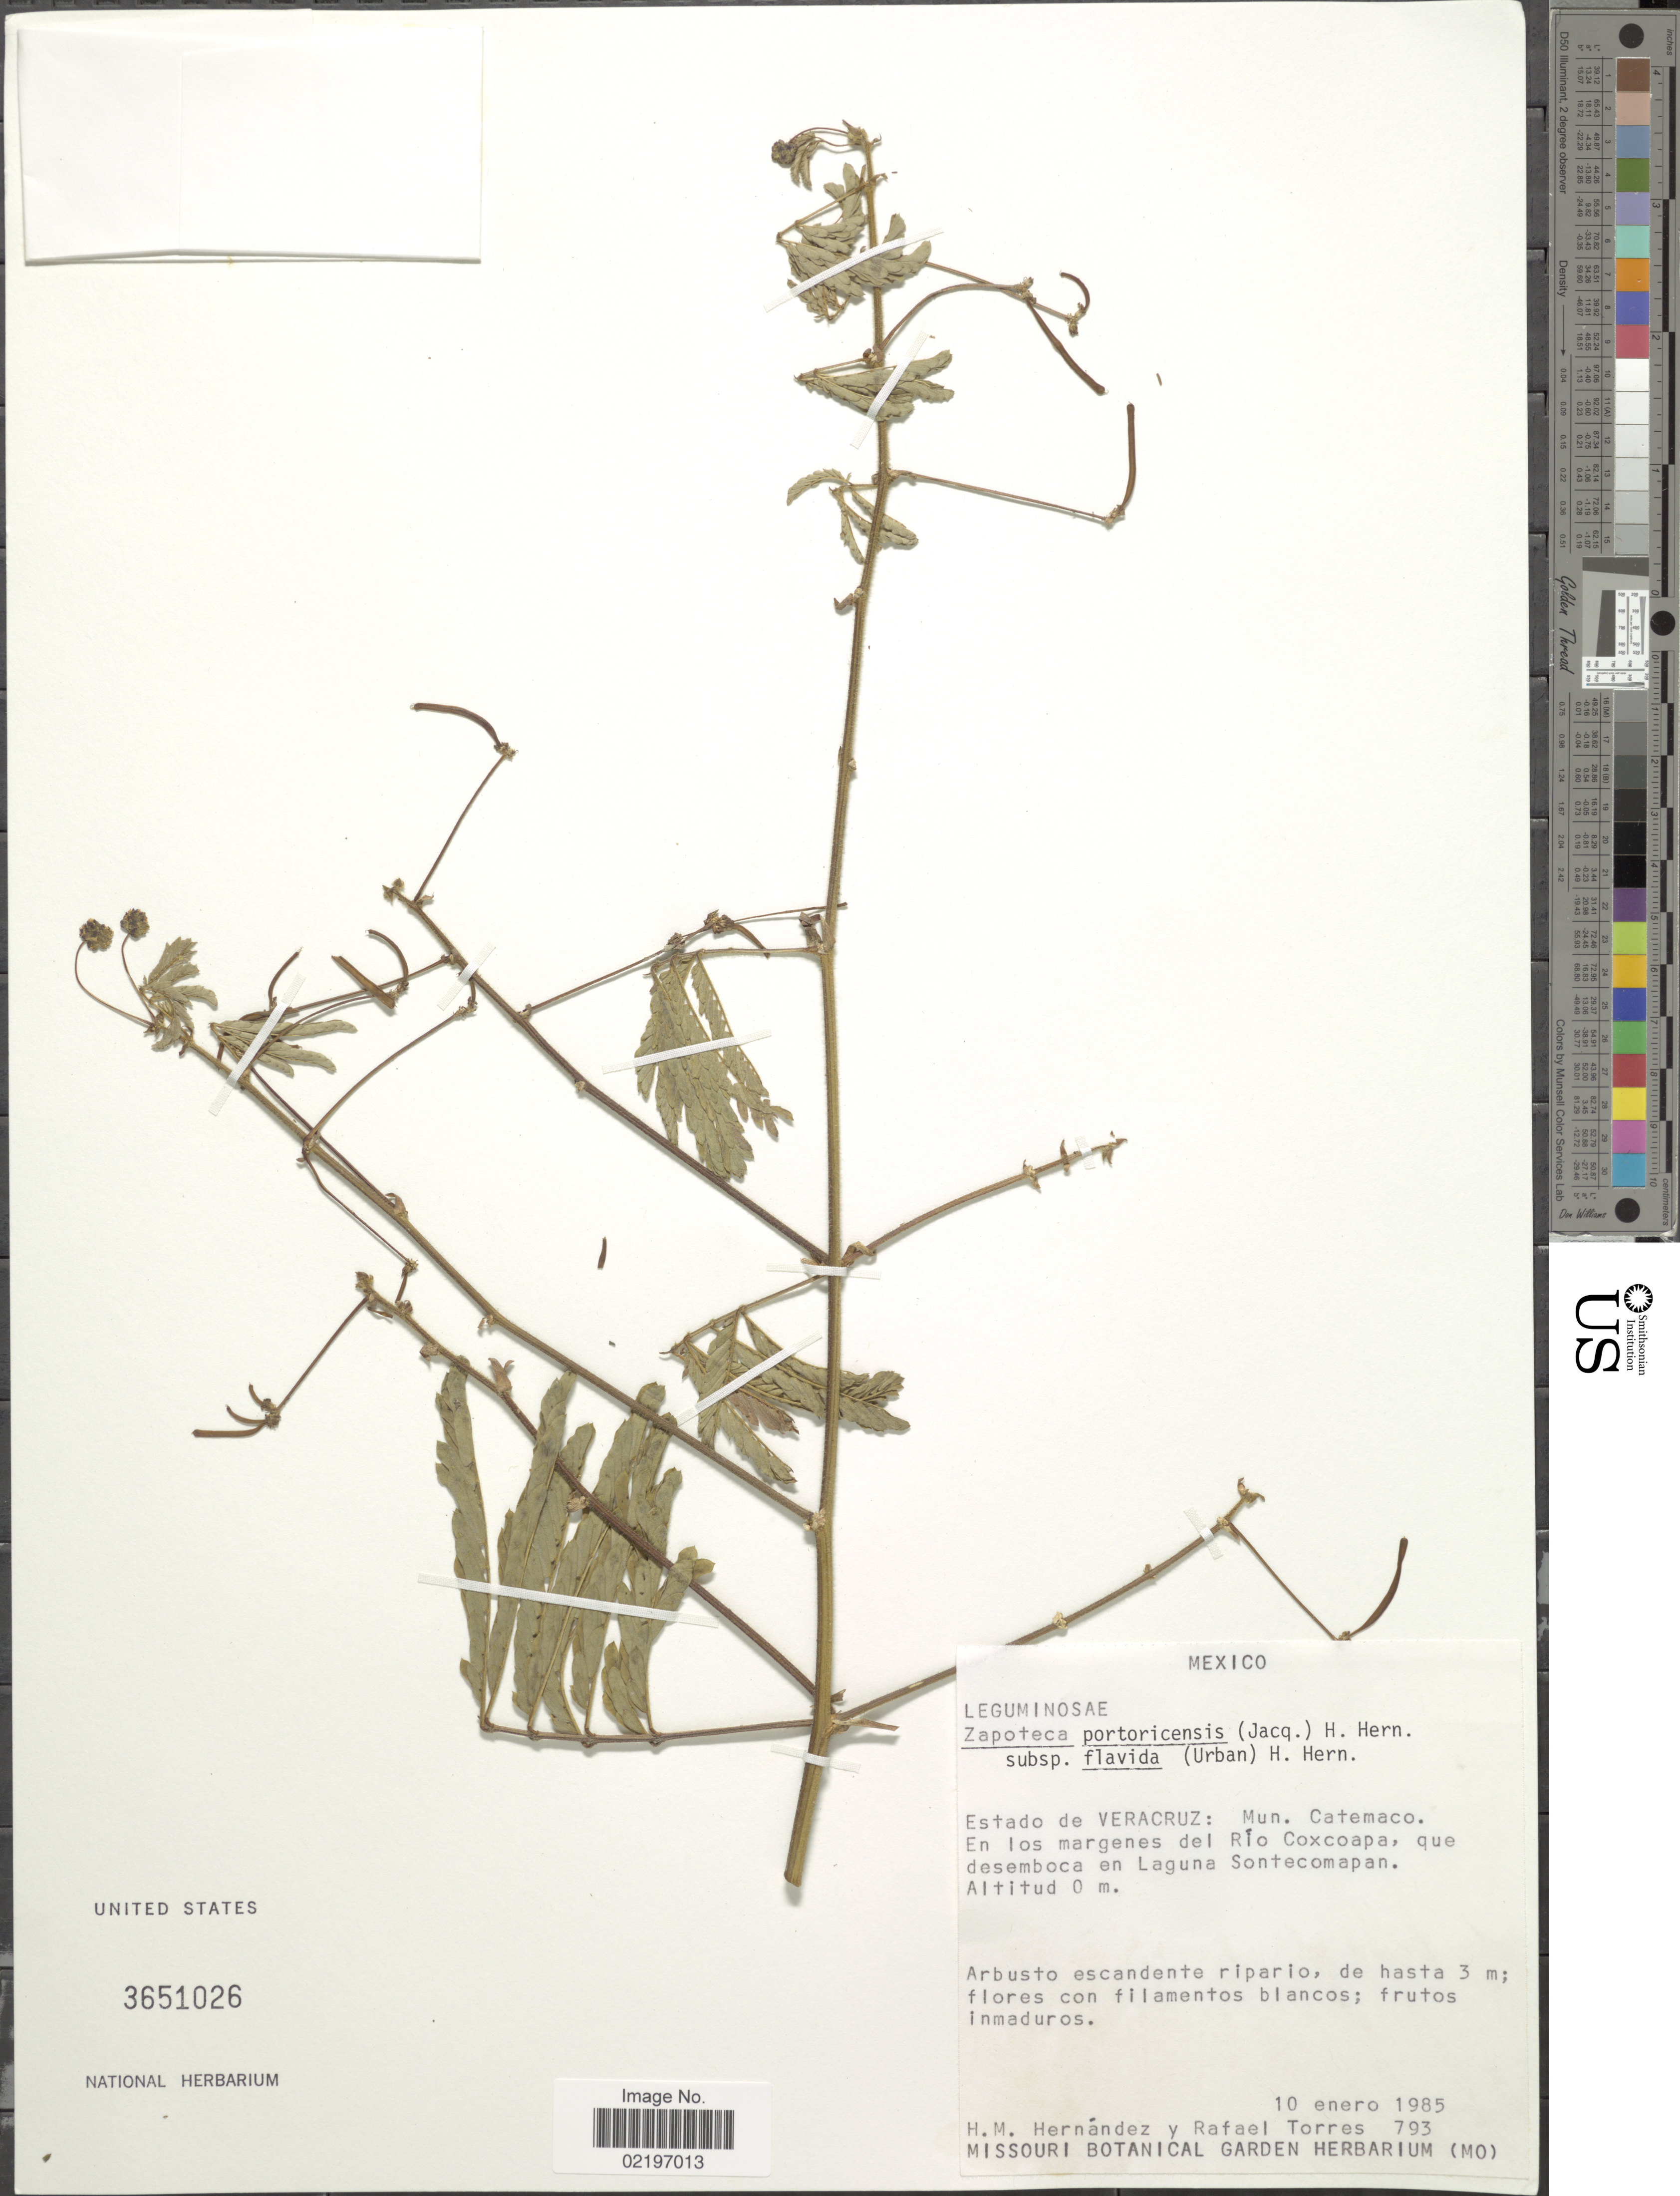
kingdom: Plantae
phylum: Tracheophyta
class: Magnoliopsida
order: Fabales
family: Fabaceae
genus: Zapoteca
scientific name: Zapoteca portoricensis subsp. flavida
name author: (Urb.) H.M. Hern.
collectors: H. M. Hernandez & R. Torres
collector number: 793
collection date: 1985-01-10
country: Mexico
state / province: Veracruz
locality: Mun, Catemaco. En los margenes del Rio Coxcoapa, que deseboca en Laguna Sontecomapan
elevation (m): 0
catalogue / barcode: US 3651026